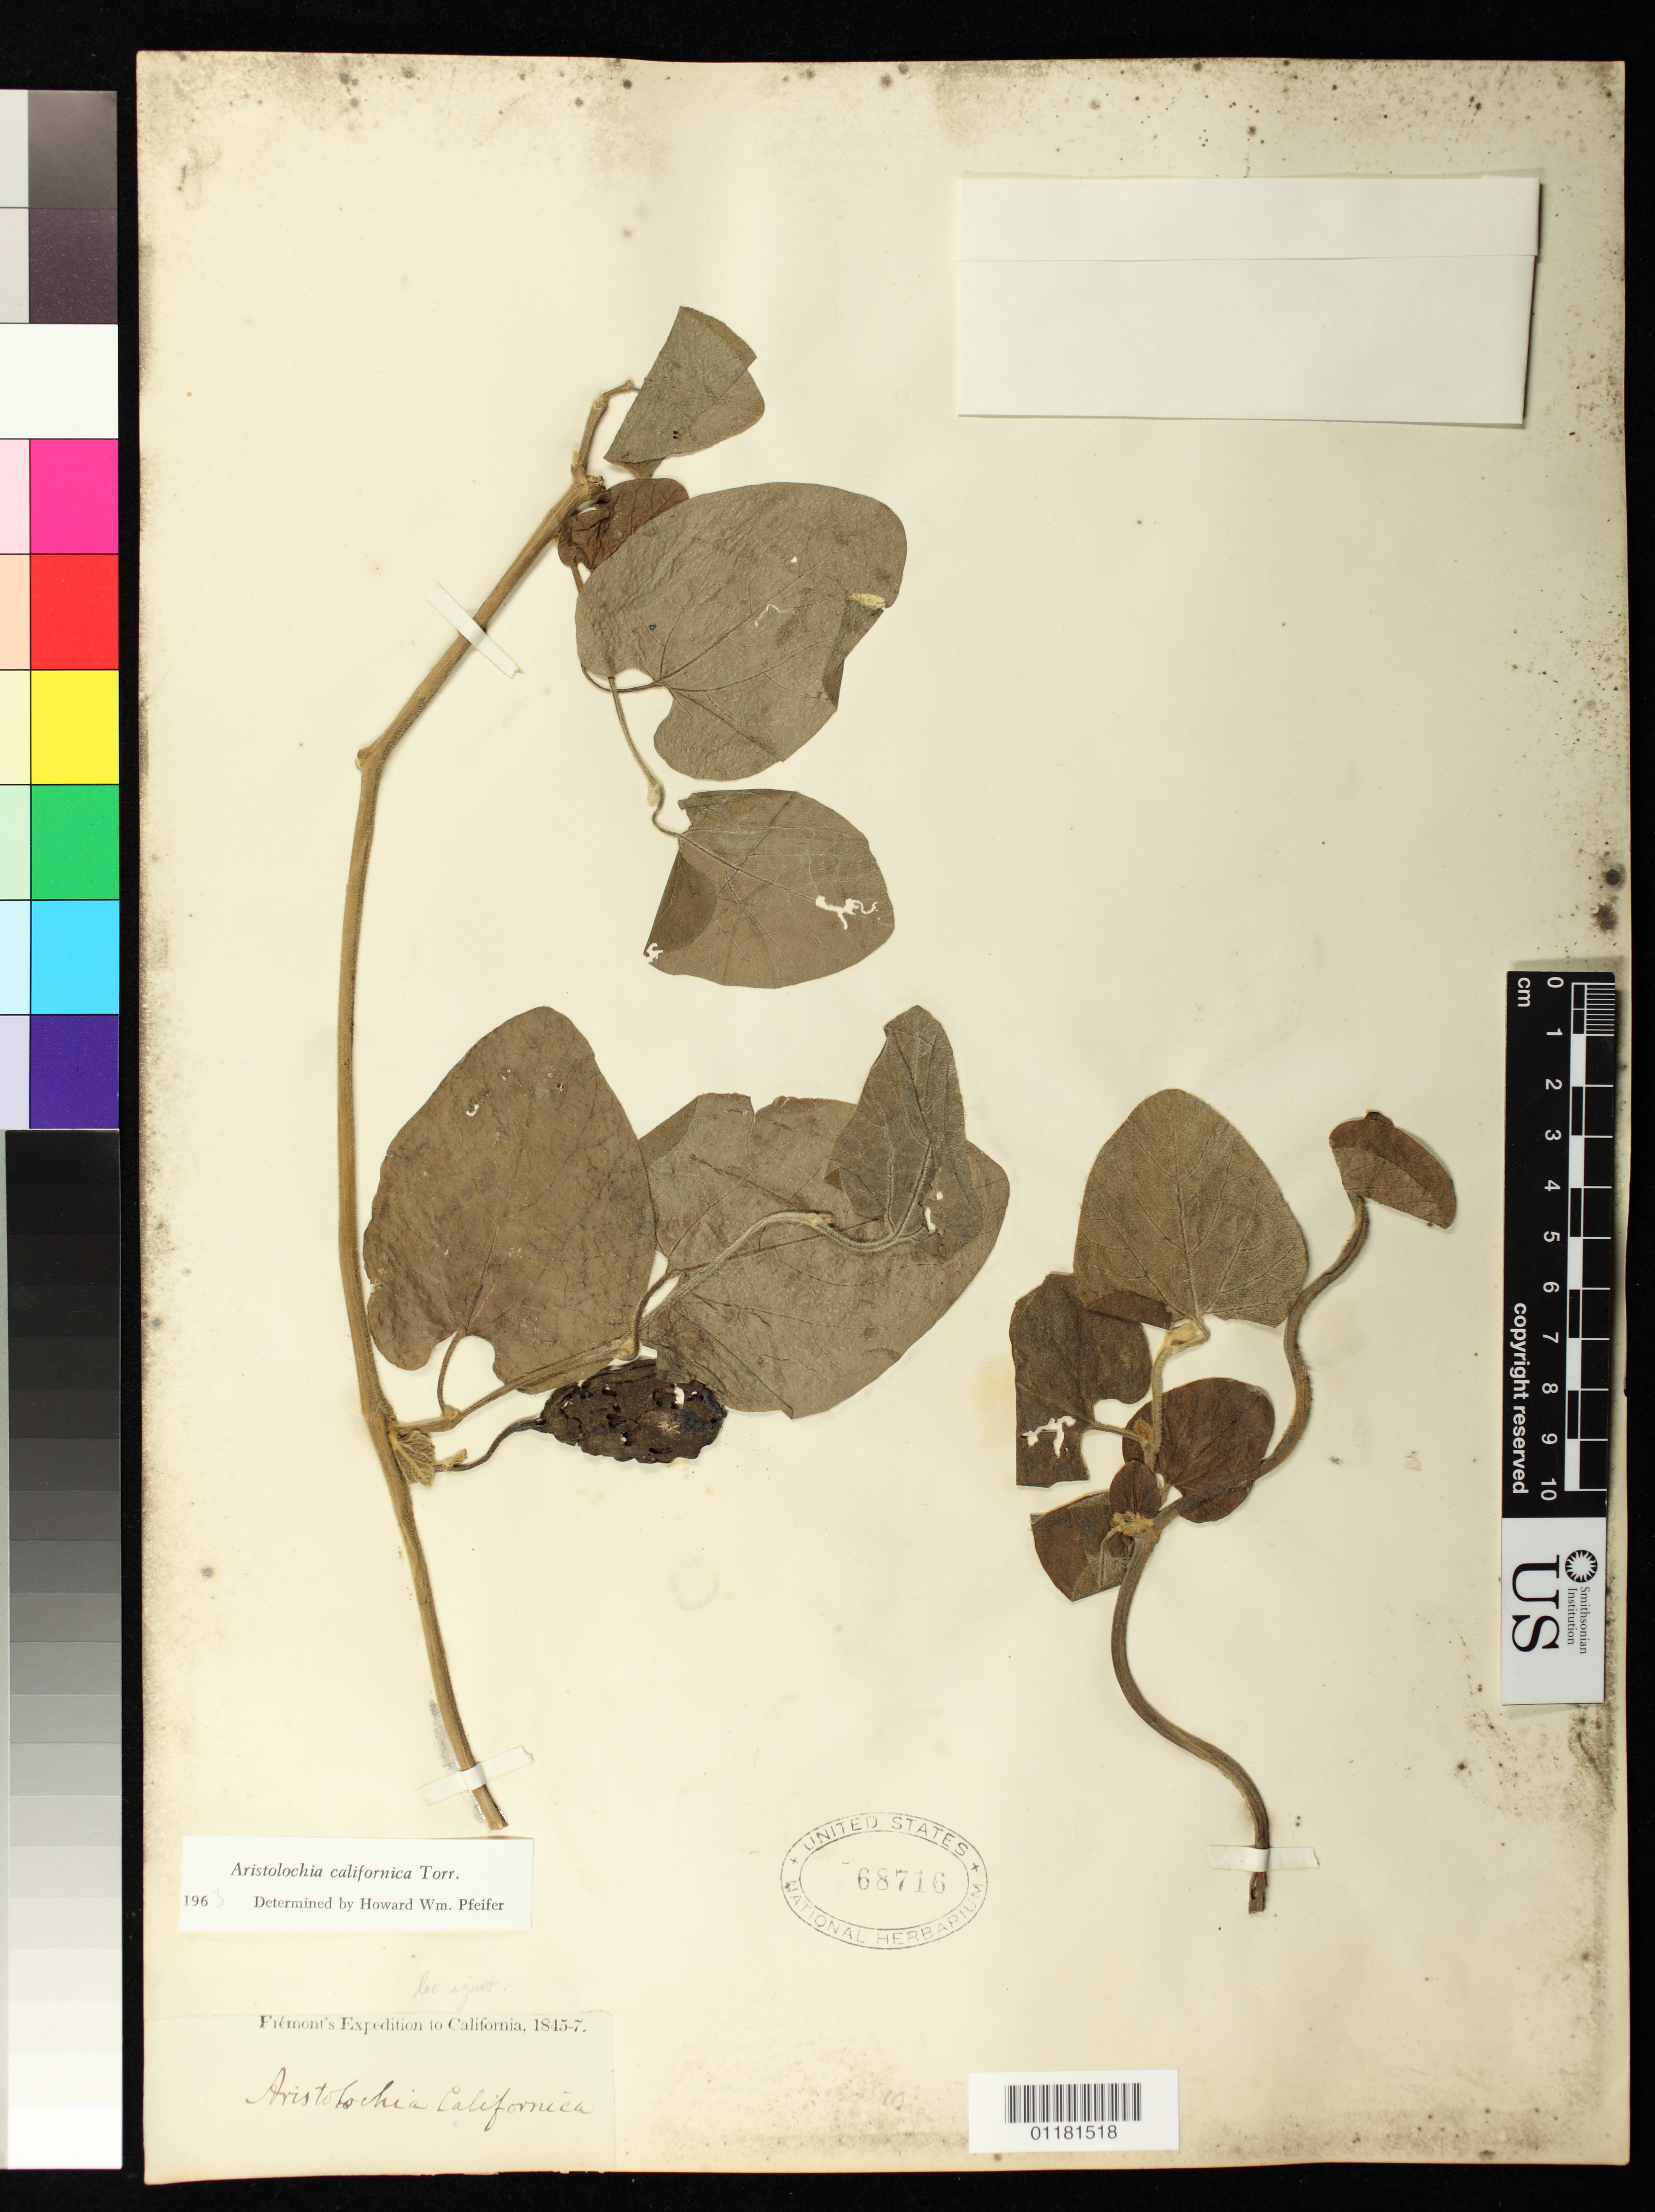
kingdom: Plantae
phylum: Tracheophyta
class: Magnoliopsida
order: Piperales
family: Aristolochiaceae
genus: Aristolochia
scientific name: Aristolochia californica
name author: Torr.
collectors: J. C. Frémont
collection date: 1845/1847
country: United States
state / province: California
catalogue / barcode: US 68716